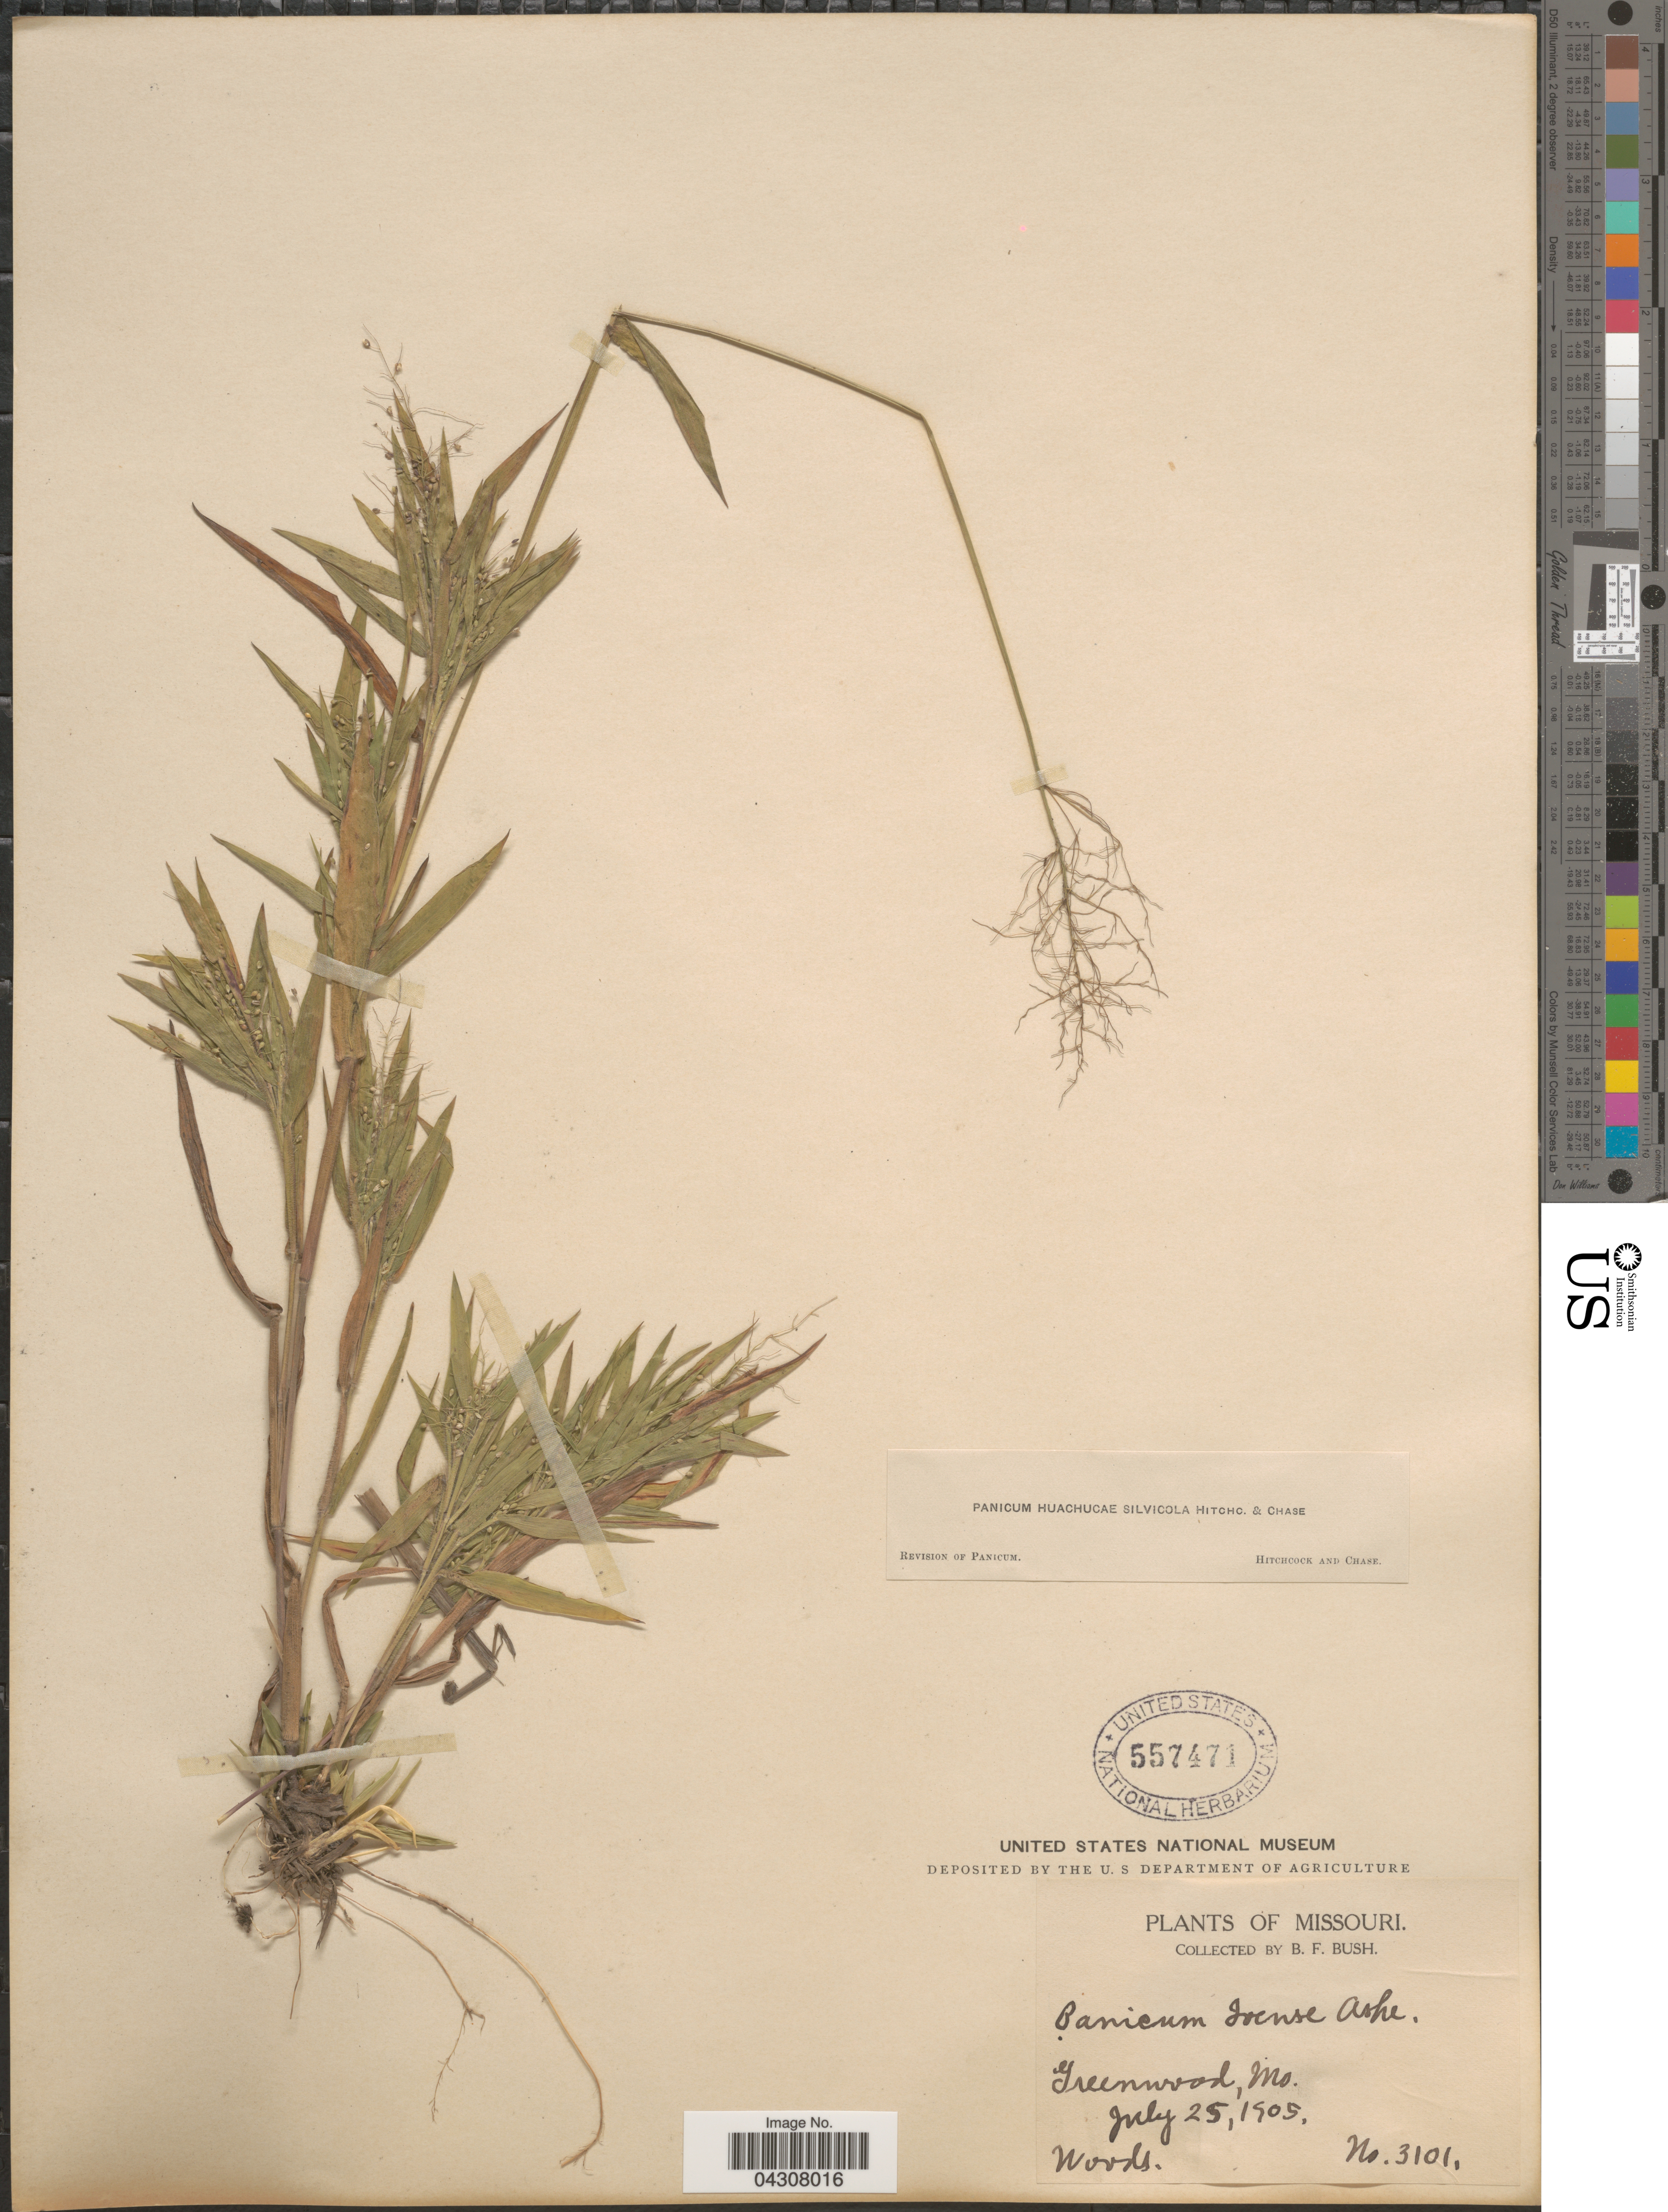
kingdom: Plantae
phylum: Tracheophyta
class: Liliopsida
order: Poales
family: Poaceae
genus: Dichanthelium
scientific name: Dichanthelium acuminatum var. acuminatum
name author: (Sw.) Gould & C.A. Clark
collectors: B. F. Bush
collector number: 3101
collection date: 1905-07-25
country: United States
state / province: Missouri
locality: Greenwood.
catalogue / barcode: US 557471